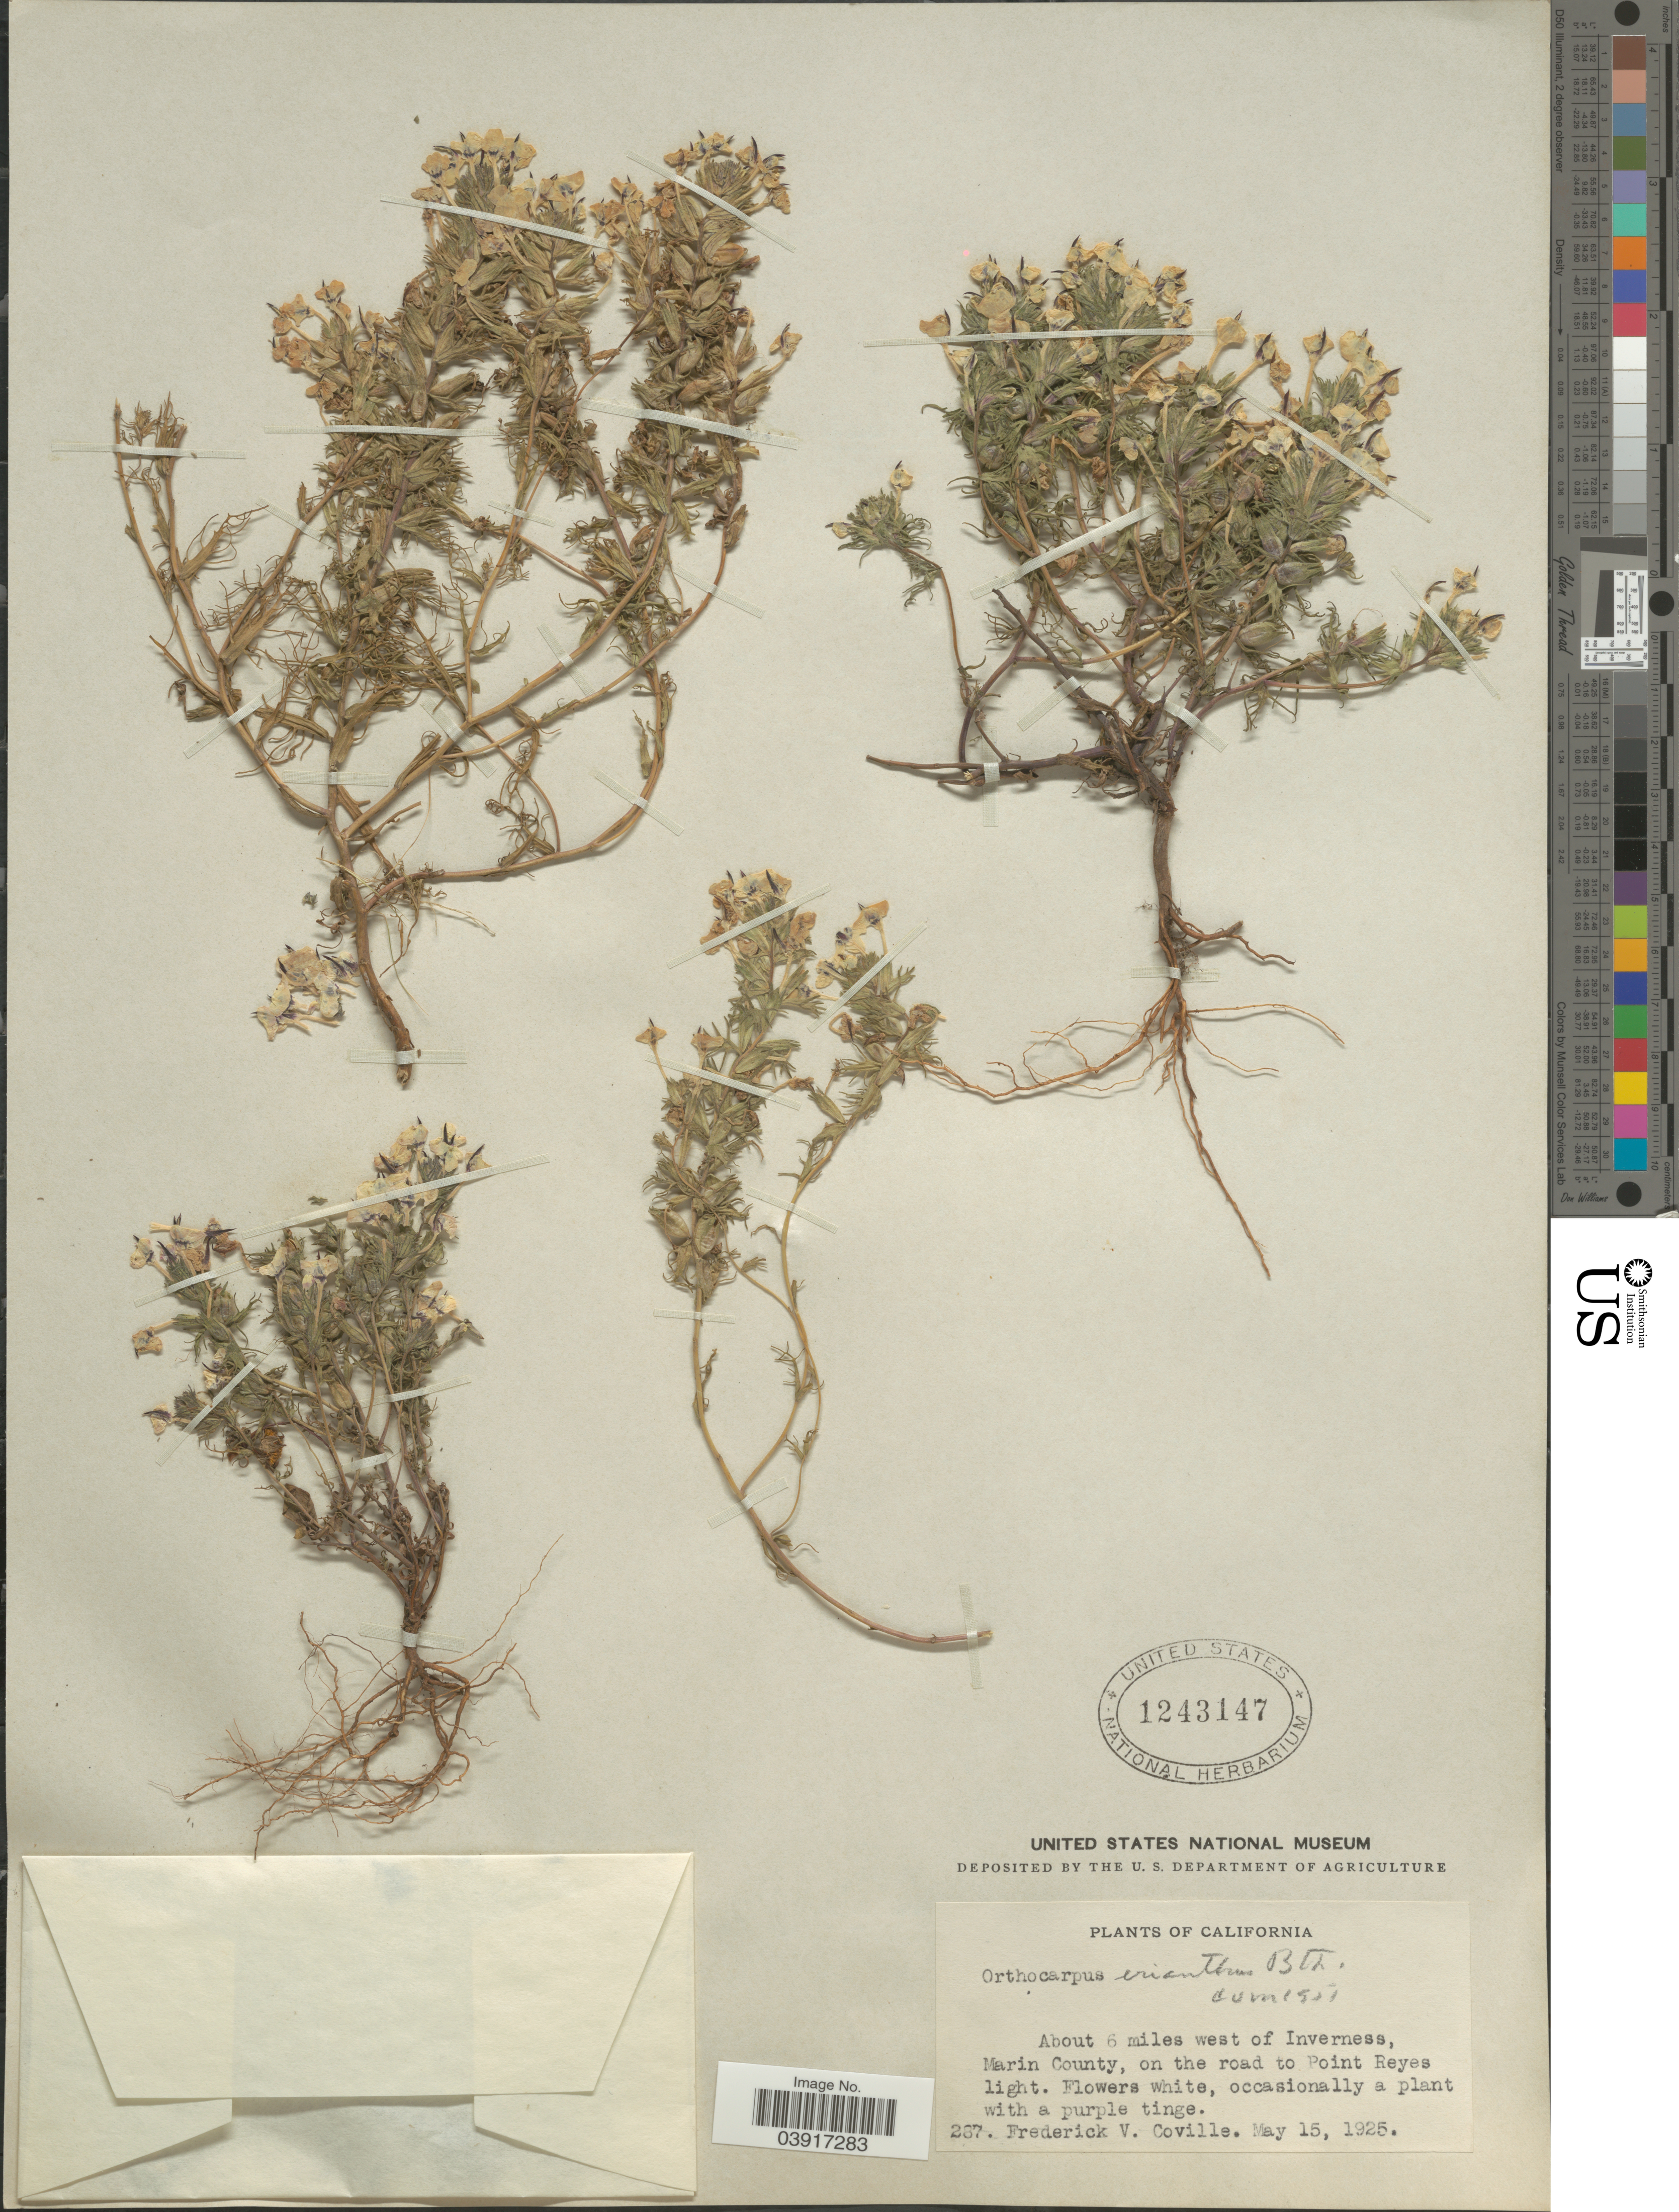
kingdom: Plantae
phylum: Tracheophyta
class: Magnoliopsida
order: Lamiales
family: Orobanchaceae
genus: Orthocarpus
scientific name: Orthocarpus erianthus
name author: Benth.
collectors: F. V. Coville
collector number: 287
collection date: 1925-05-15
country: United States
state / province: California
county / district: Marin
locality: About 6 miles west of Inverness, Marin County, on the road to Point Reyes light.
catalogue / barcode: US 1243147